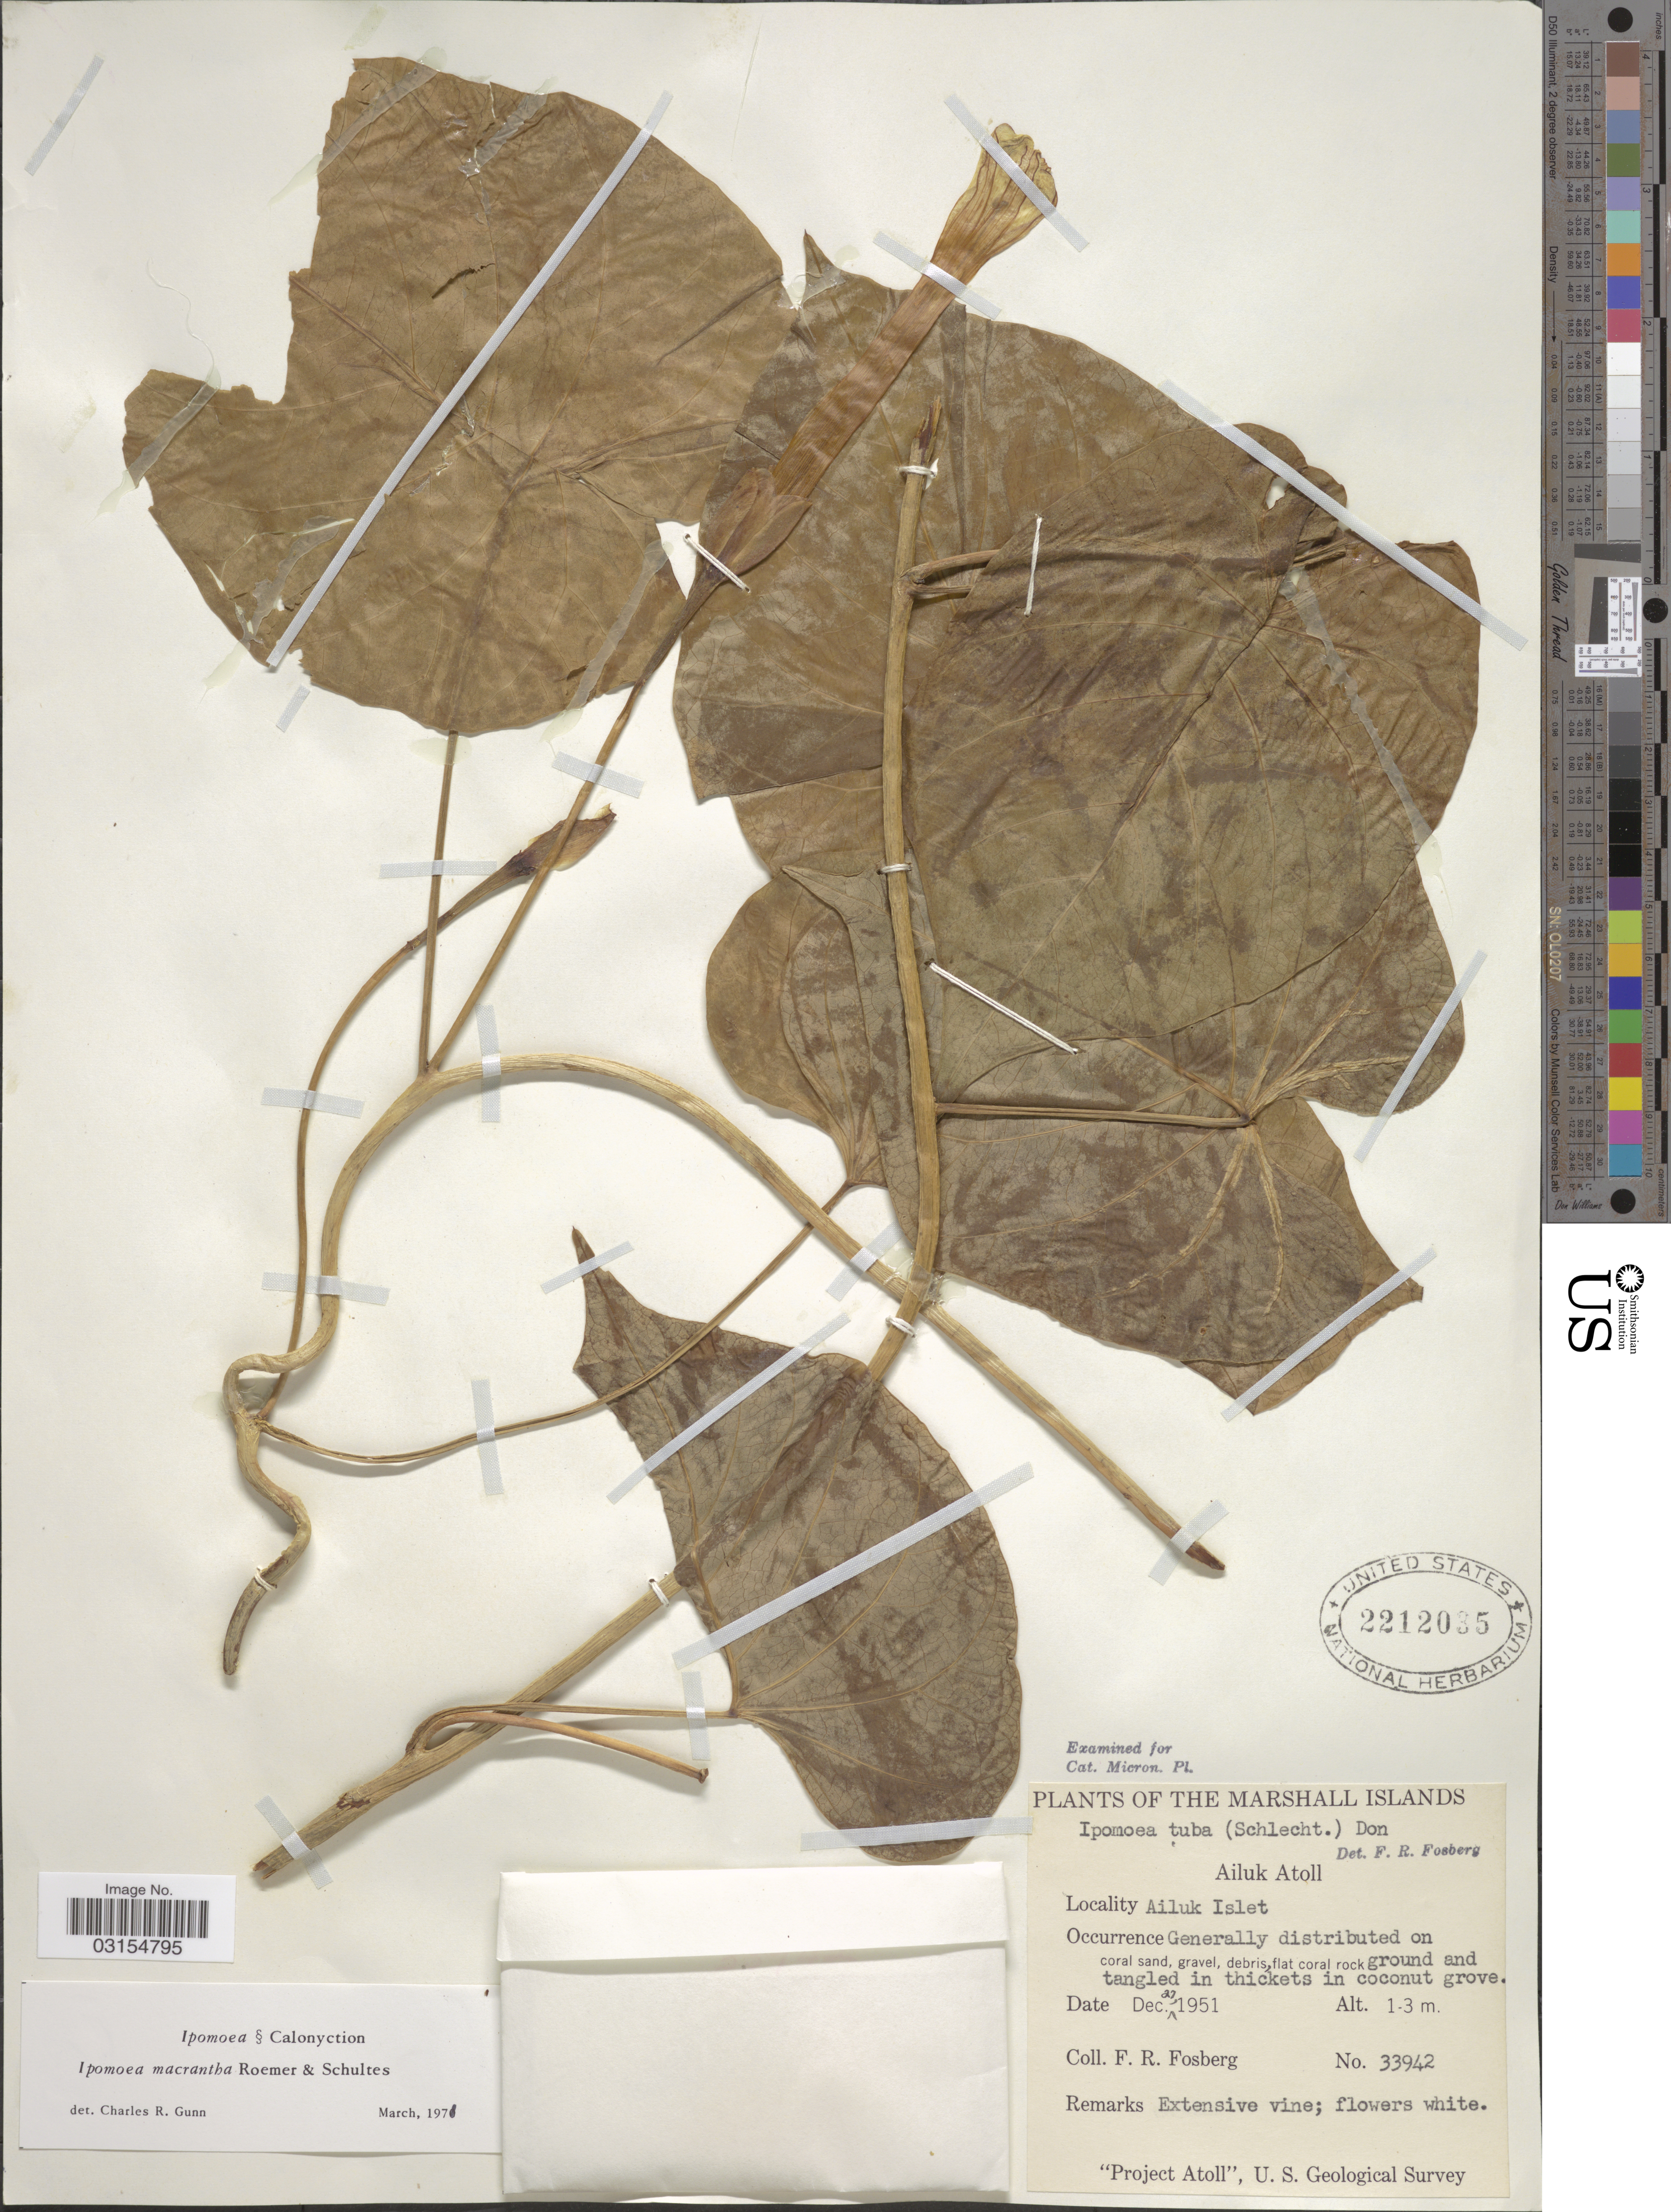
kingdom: Plantae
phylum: Tracheophyta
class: Magnoliopsida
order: Solanales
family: Convolvulaceae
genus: Ipomoea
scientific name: Ipomoea violacea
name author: L.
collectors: F. R. Fosberg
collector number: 33942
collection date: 1951-12-27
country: Marshall Islands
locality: Ailuk Atoll, Ailuk Islet.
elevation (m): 1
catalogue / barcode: US 2212035